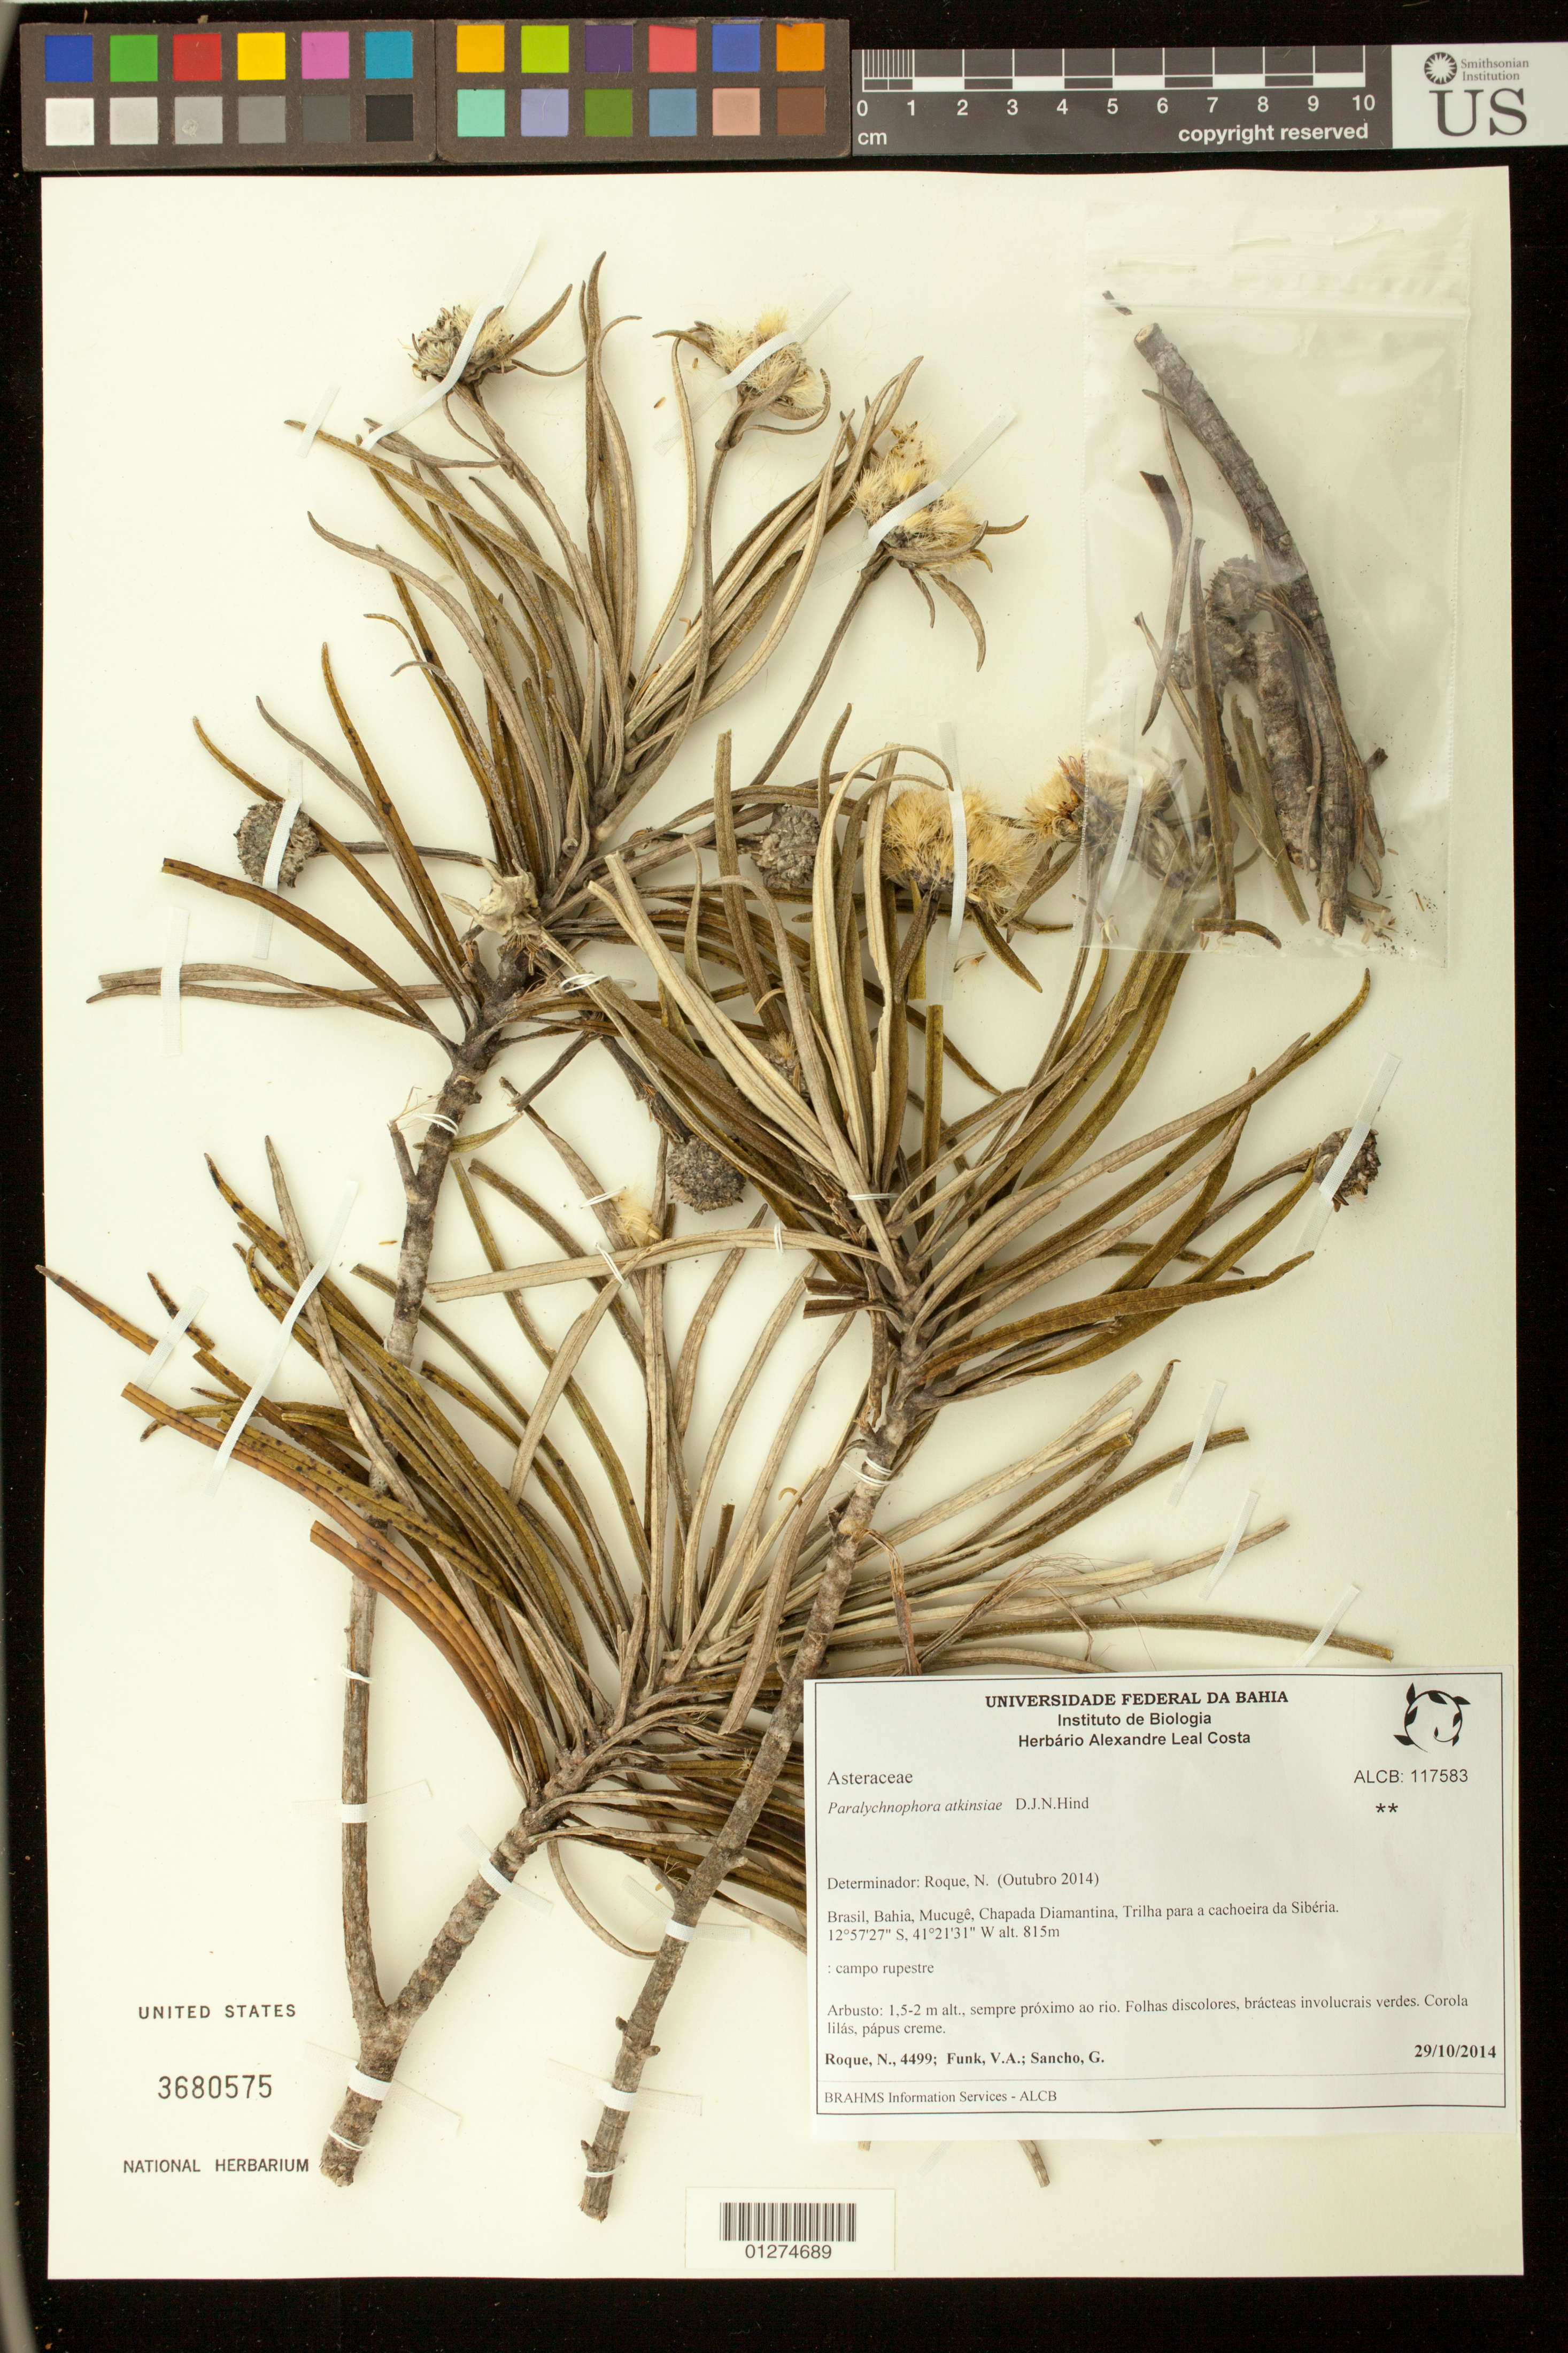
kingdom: Plantae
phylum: Tracheophyta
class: Magnoliopsida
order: Asterales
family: Asteraceae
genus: Paralychnophora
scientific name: Paralychnophora atkinsiae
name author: D.J.N. Hind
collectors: V. Funk & G. Sancho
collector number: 4499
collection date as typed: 29 October 2014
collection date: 2014-10-29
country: Brazil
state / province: Bahia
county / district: Mucugê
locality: Chapada Diamantina, Trilha para a cachoeira da Siberia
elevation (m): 815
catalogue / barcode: US 3680575